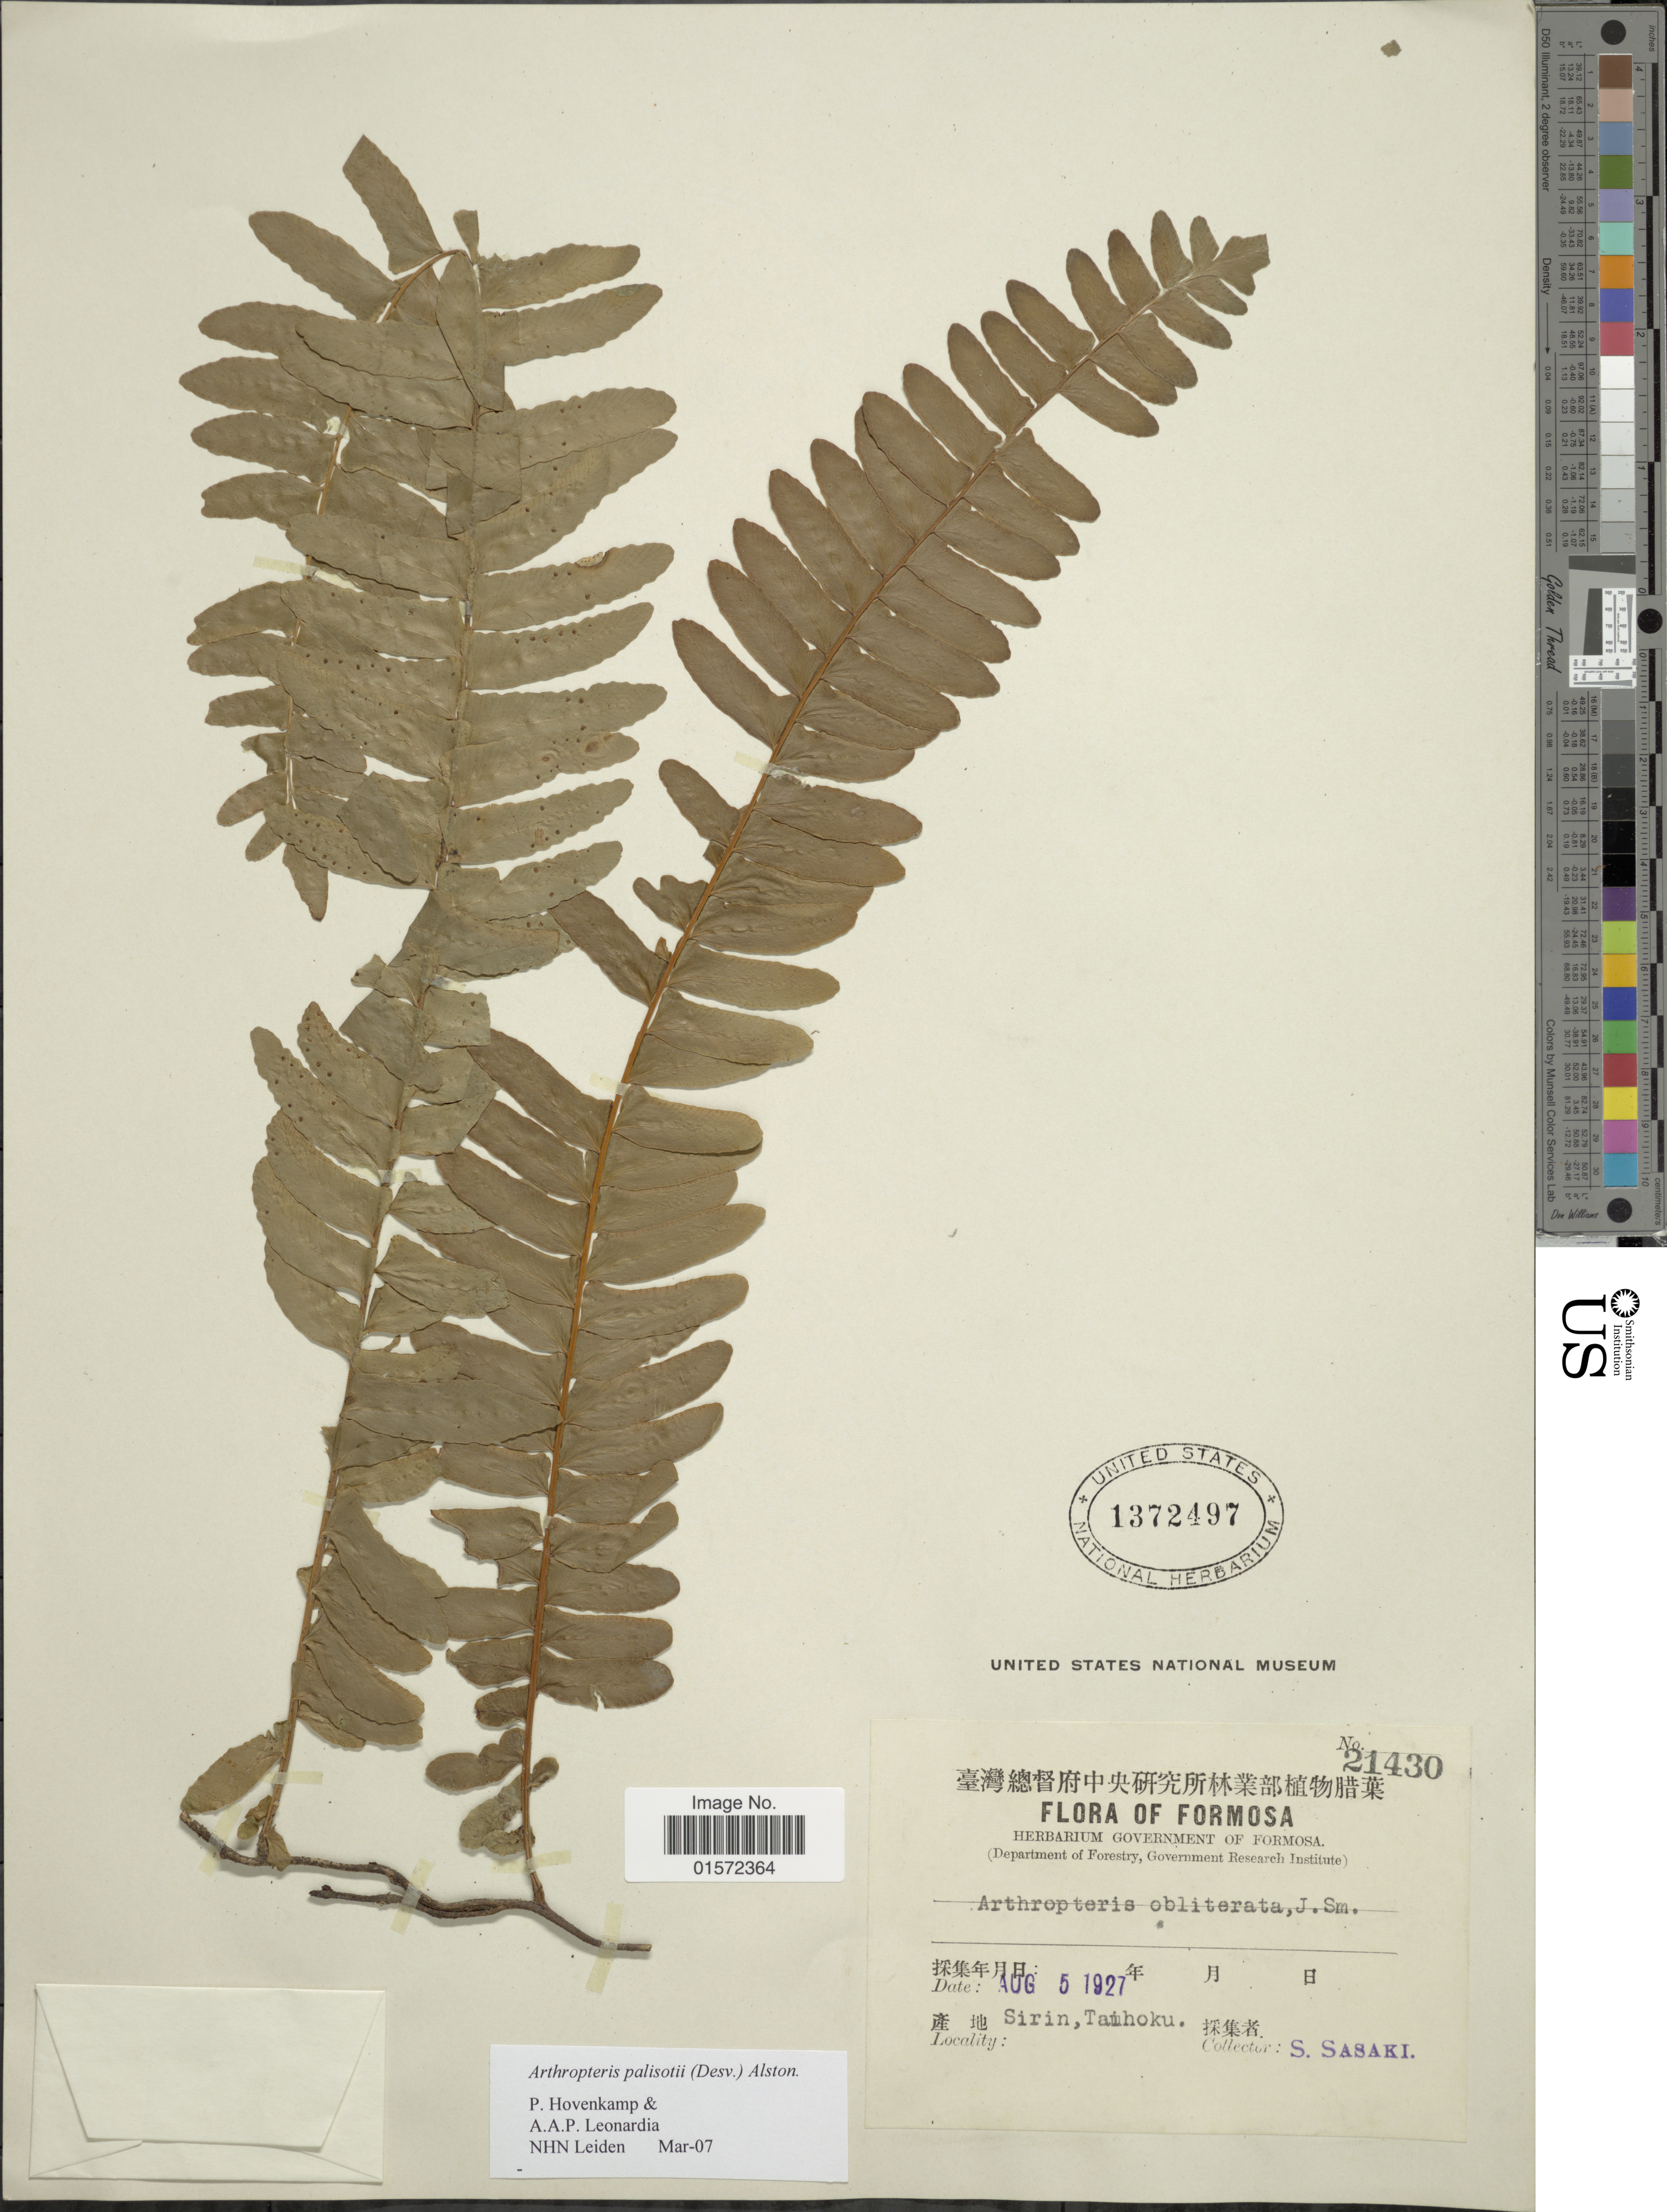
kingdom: Plantae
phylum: Tracheophyta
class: Polypodiopsida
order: Polypodiales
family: Tectariaceae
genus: Arthropteris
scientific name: Arthropteris palisotii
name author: (Desv.) Alston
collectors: S. Sasaki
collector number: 21430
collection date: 1927-08-05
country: Taiwan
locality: Sirin, Taihoku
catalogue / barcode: US 1372497